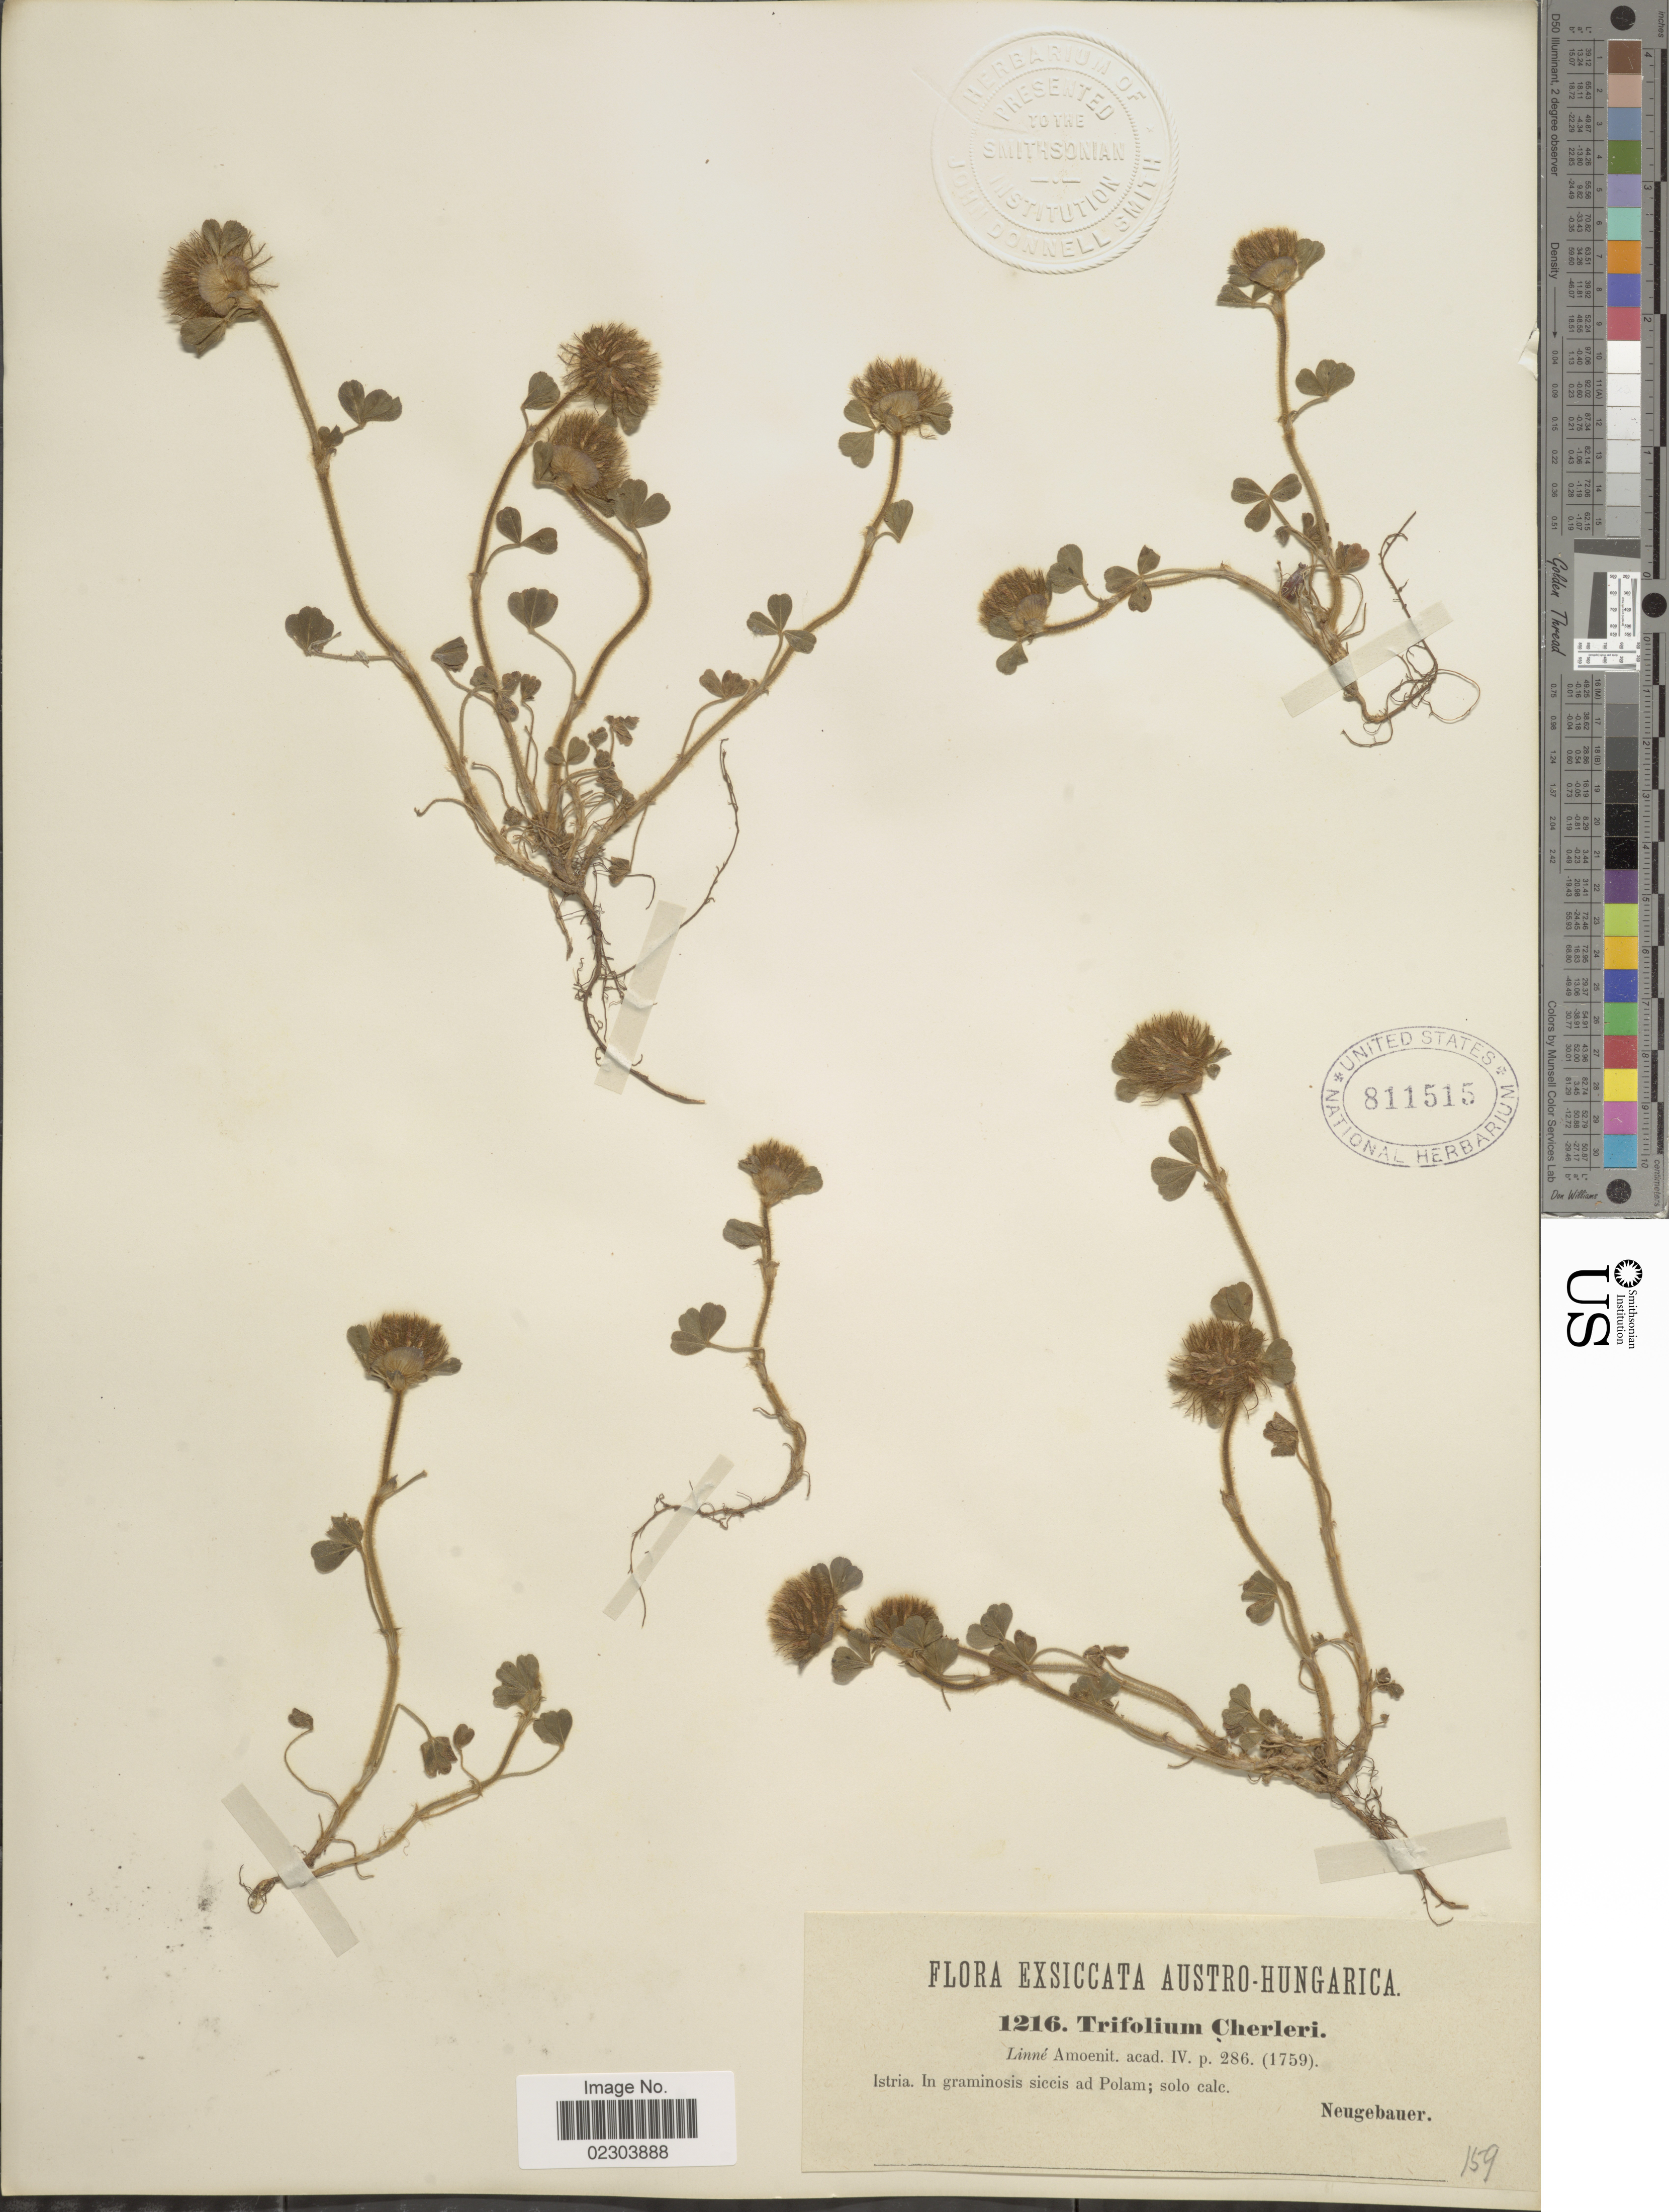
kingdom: Plantae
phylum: Tracheophyta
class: Magnoliopsida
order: Fabales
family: Fabaceae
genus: Trifolium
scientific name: Trifolium cherleri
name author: L.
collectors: L. Neugebauer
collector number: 159/1216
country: Croatia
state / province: Istria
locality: Austro-Hungarica, in graminosis siccis ad Polam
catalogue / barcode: US 811515